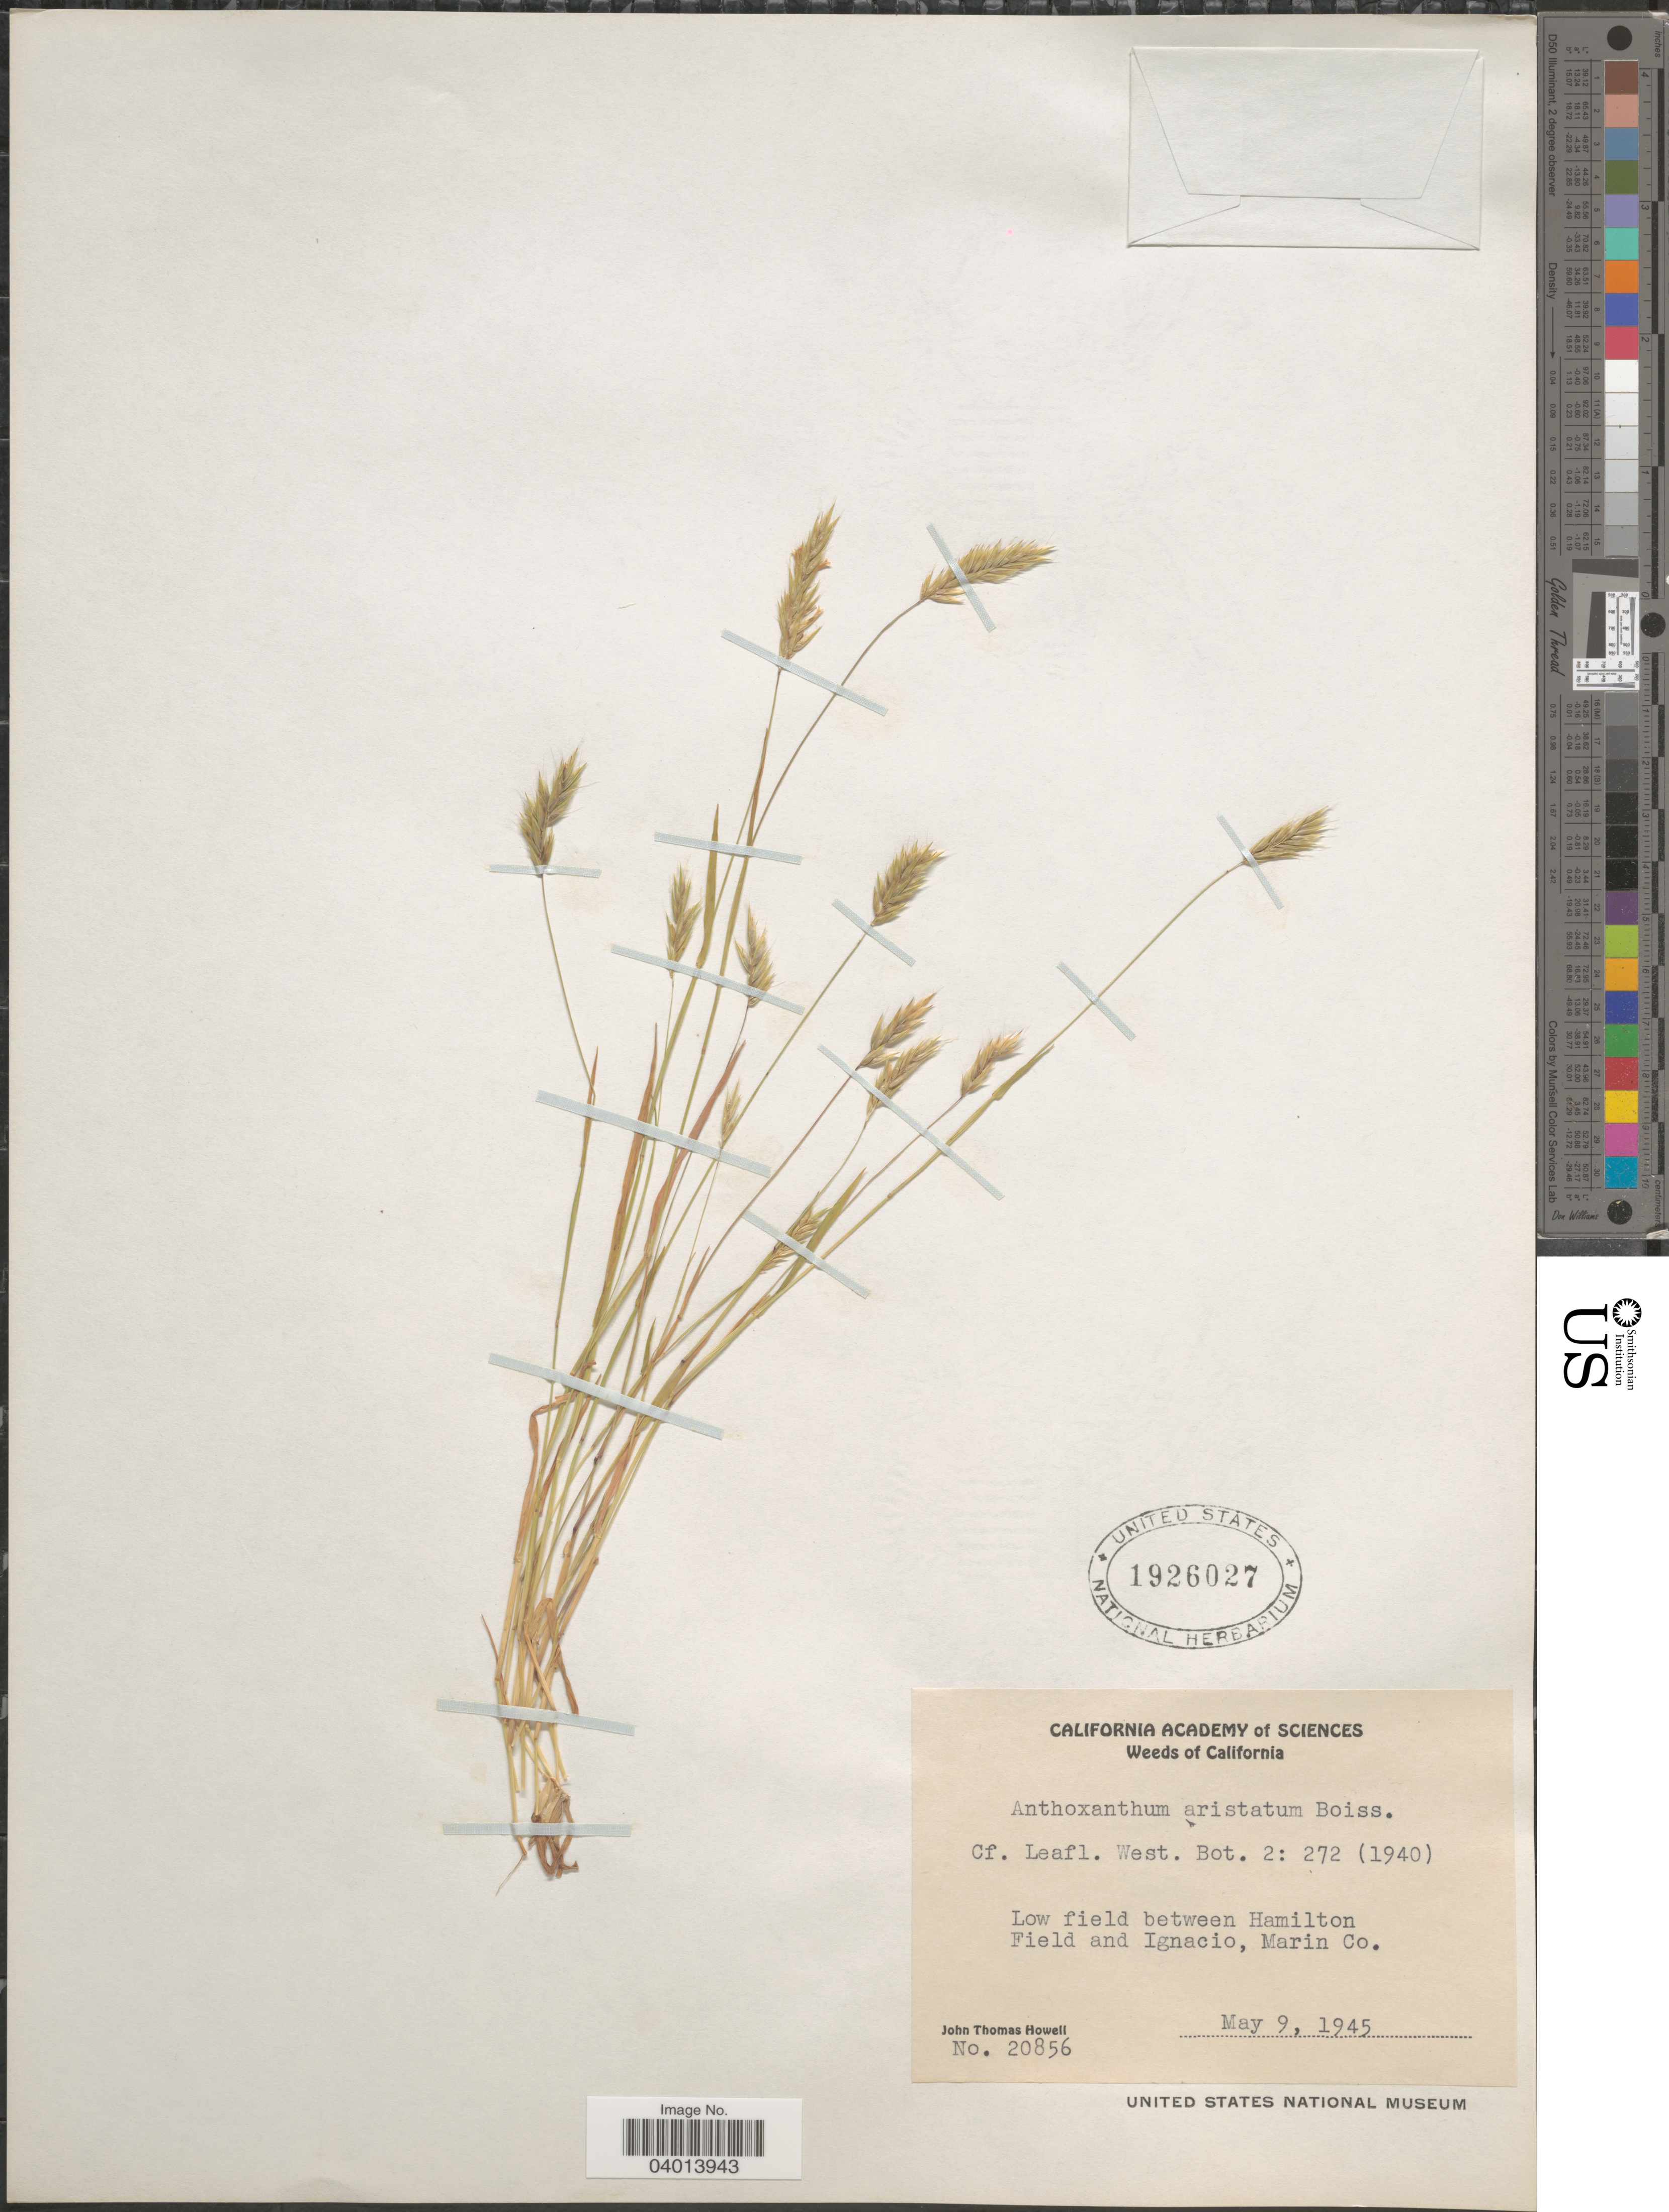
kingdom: Plantae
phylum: Tracheophyta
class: Liliopsida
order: Poales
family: Poaceae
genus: Anthoxanthum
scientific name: Anthoxanthum aristatum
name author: Boiss.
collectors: J. T. Howell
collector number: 20856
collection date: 1945-05-09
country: United States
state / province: California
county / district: Marin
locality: Low field between Hamilton Field and Ignacio, Marin Co.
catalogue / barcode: US 1926027